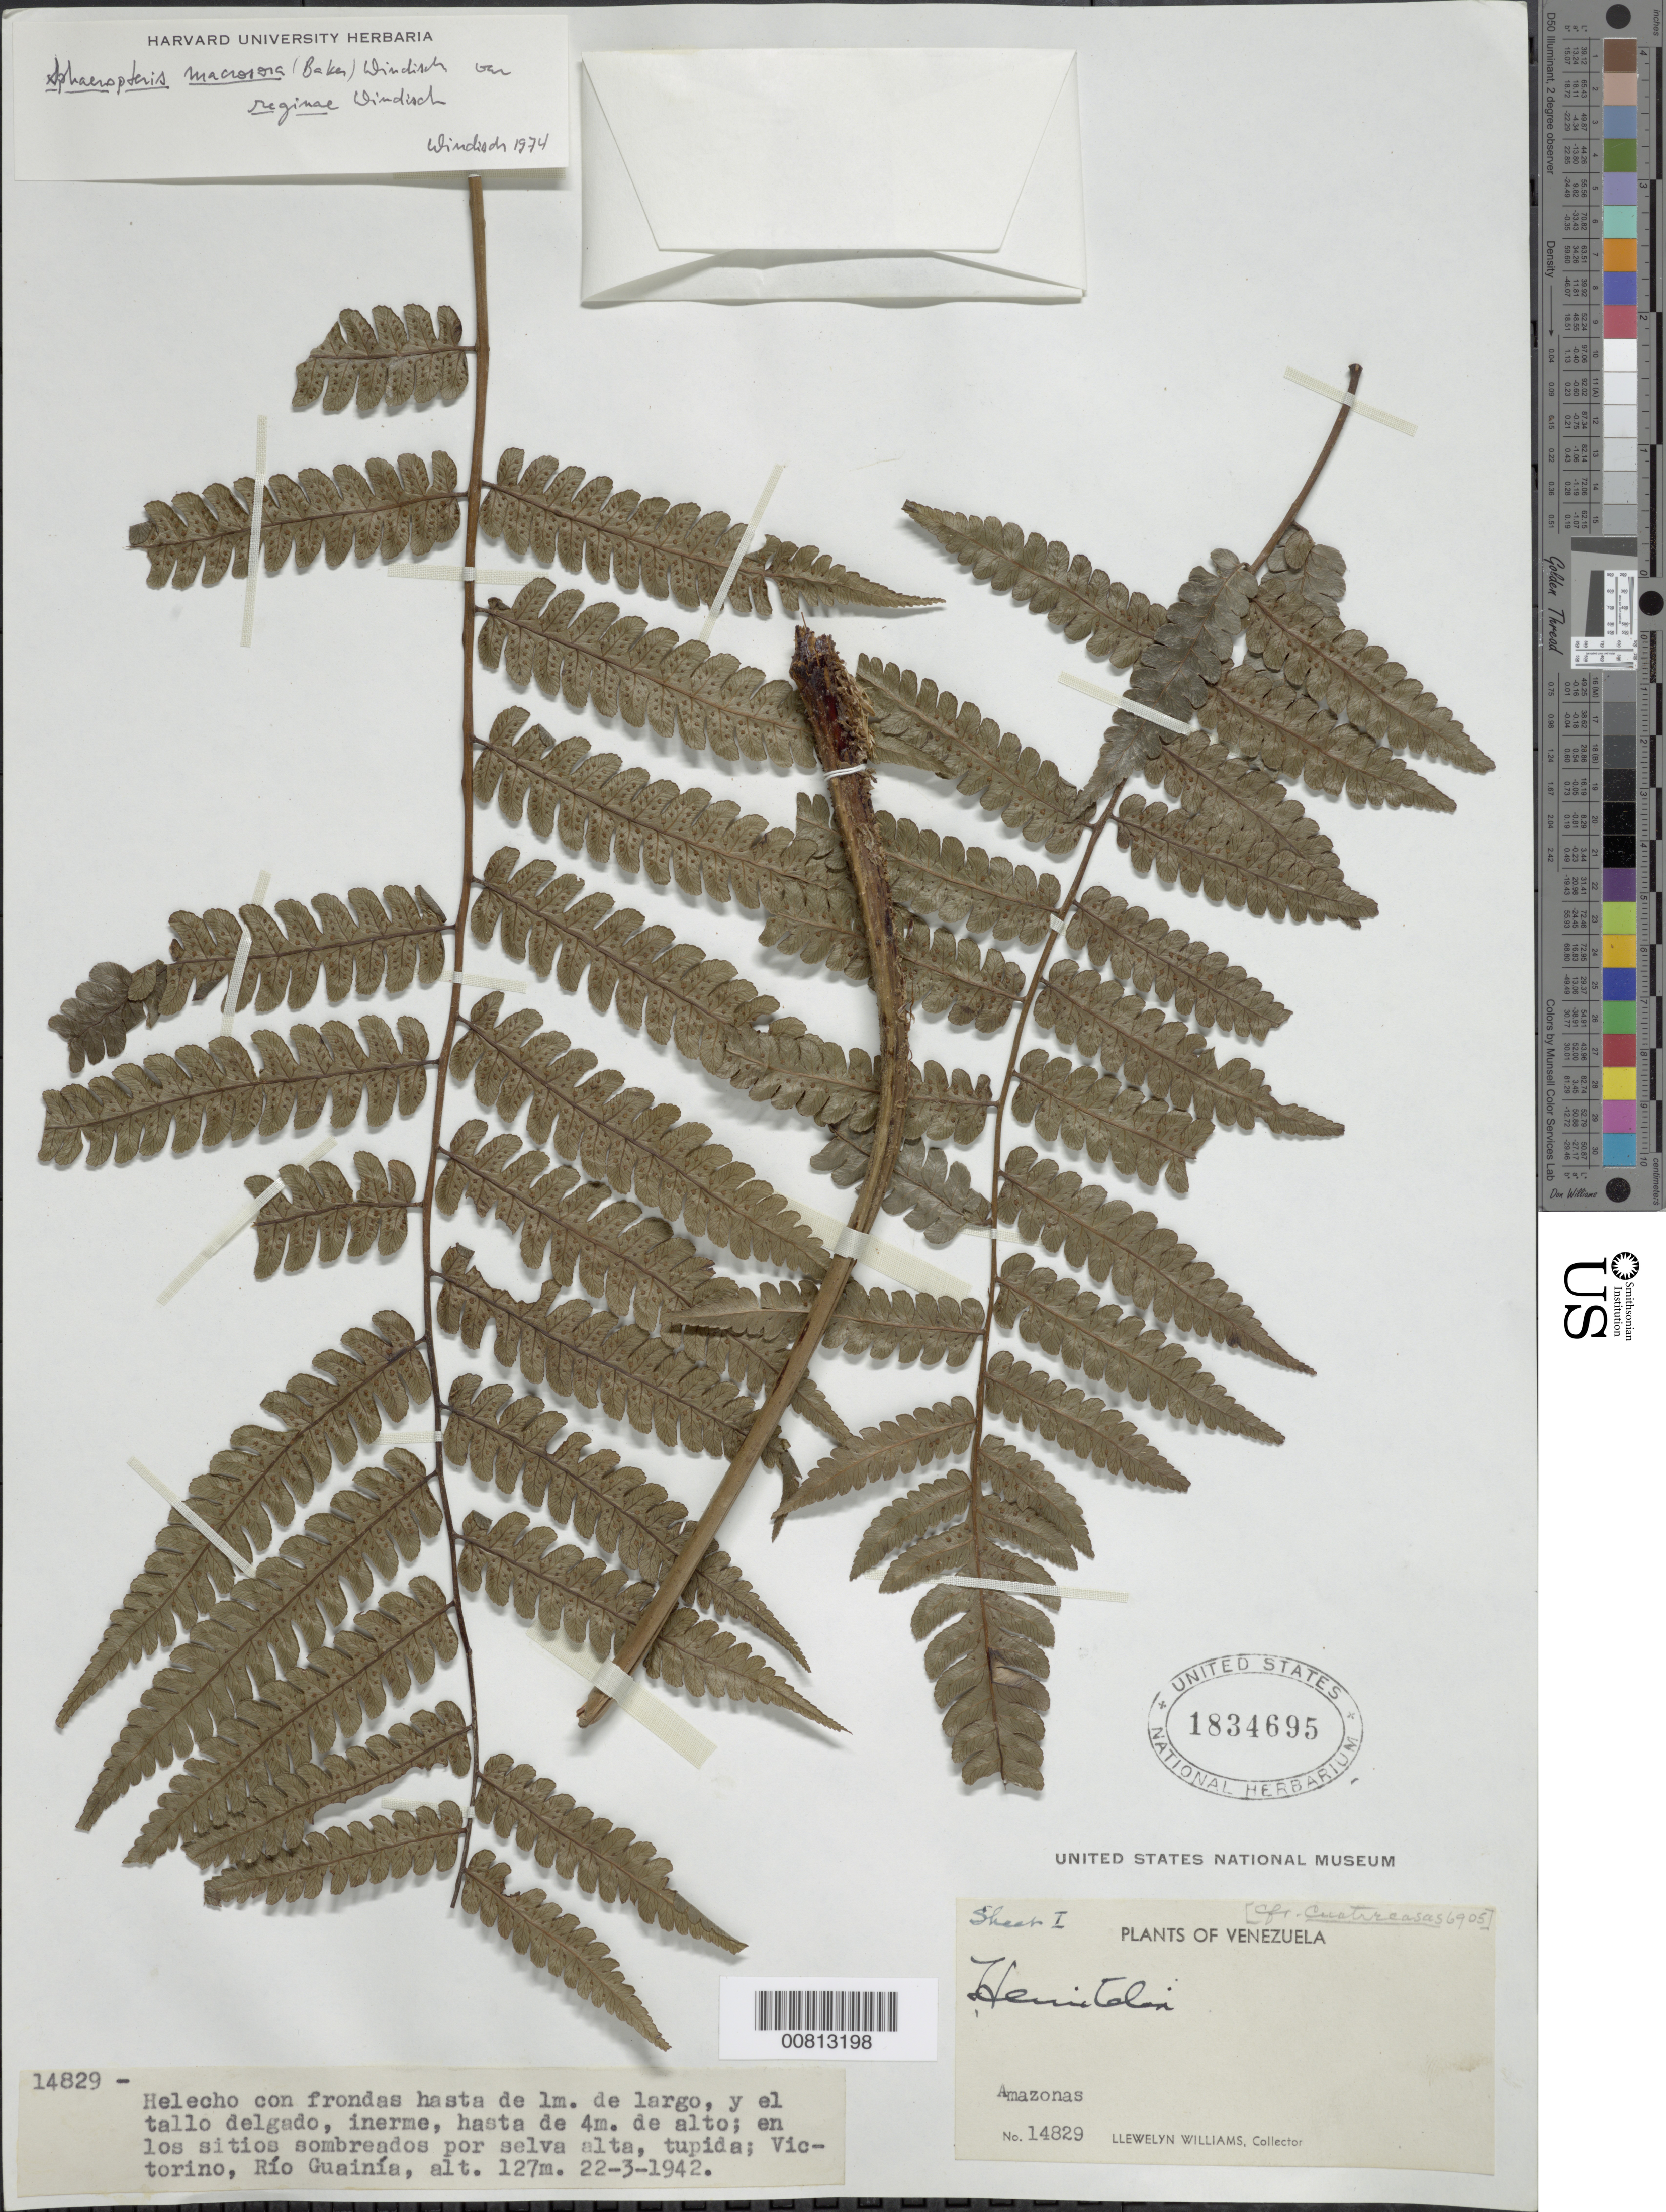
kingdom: Plantae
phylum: Tracheophyta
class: Polypodiopsida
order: Cyatheales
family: Cyatheaceae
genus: Cyathea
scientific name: Cyathea traillii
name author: (Baker) Domin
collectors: Ll. Williams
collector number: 14829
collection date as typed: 22-Mar-42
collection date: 1942-03-22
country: Venezuela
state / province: Amazonas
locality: Victorino, Río Guainía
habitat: Sitios sombreados por selva alta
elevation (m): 127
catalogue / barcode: US 1834695